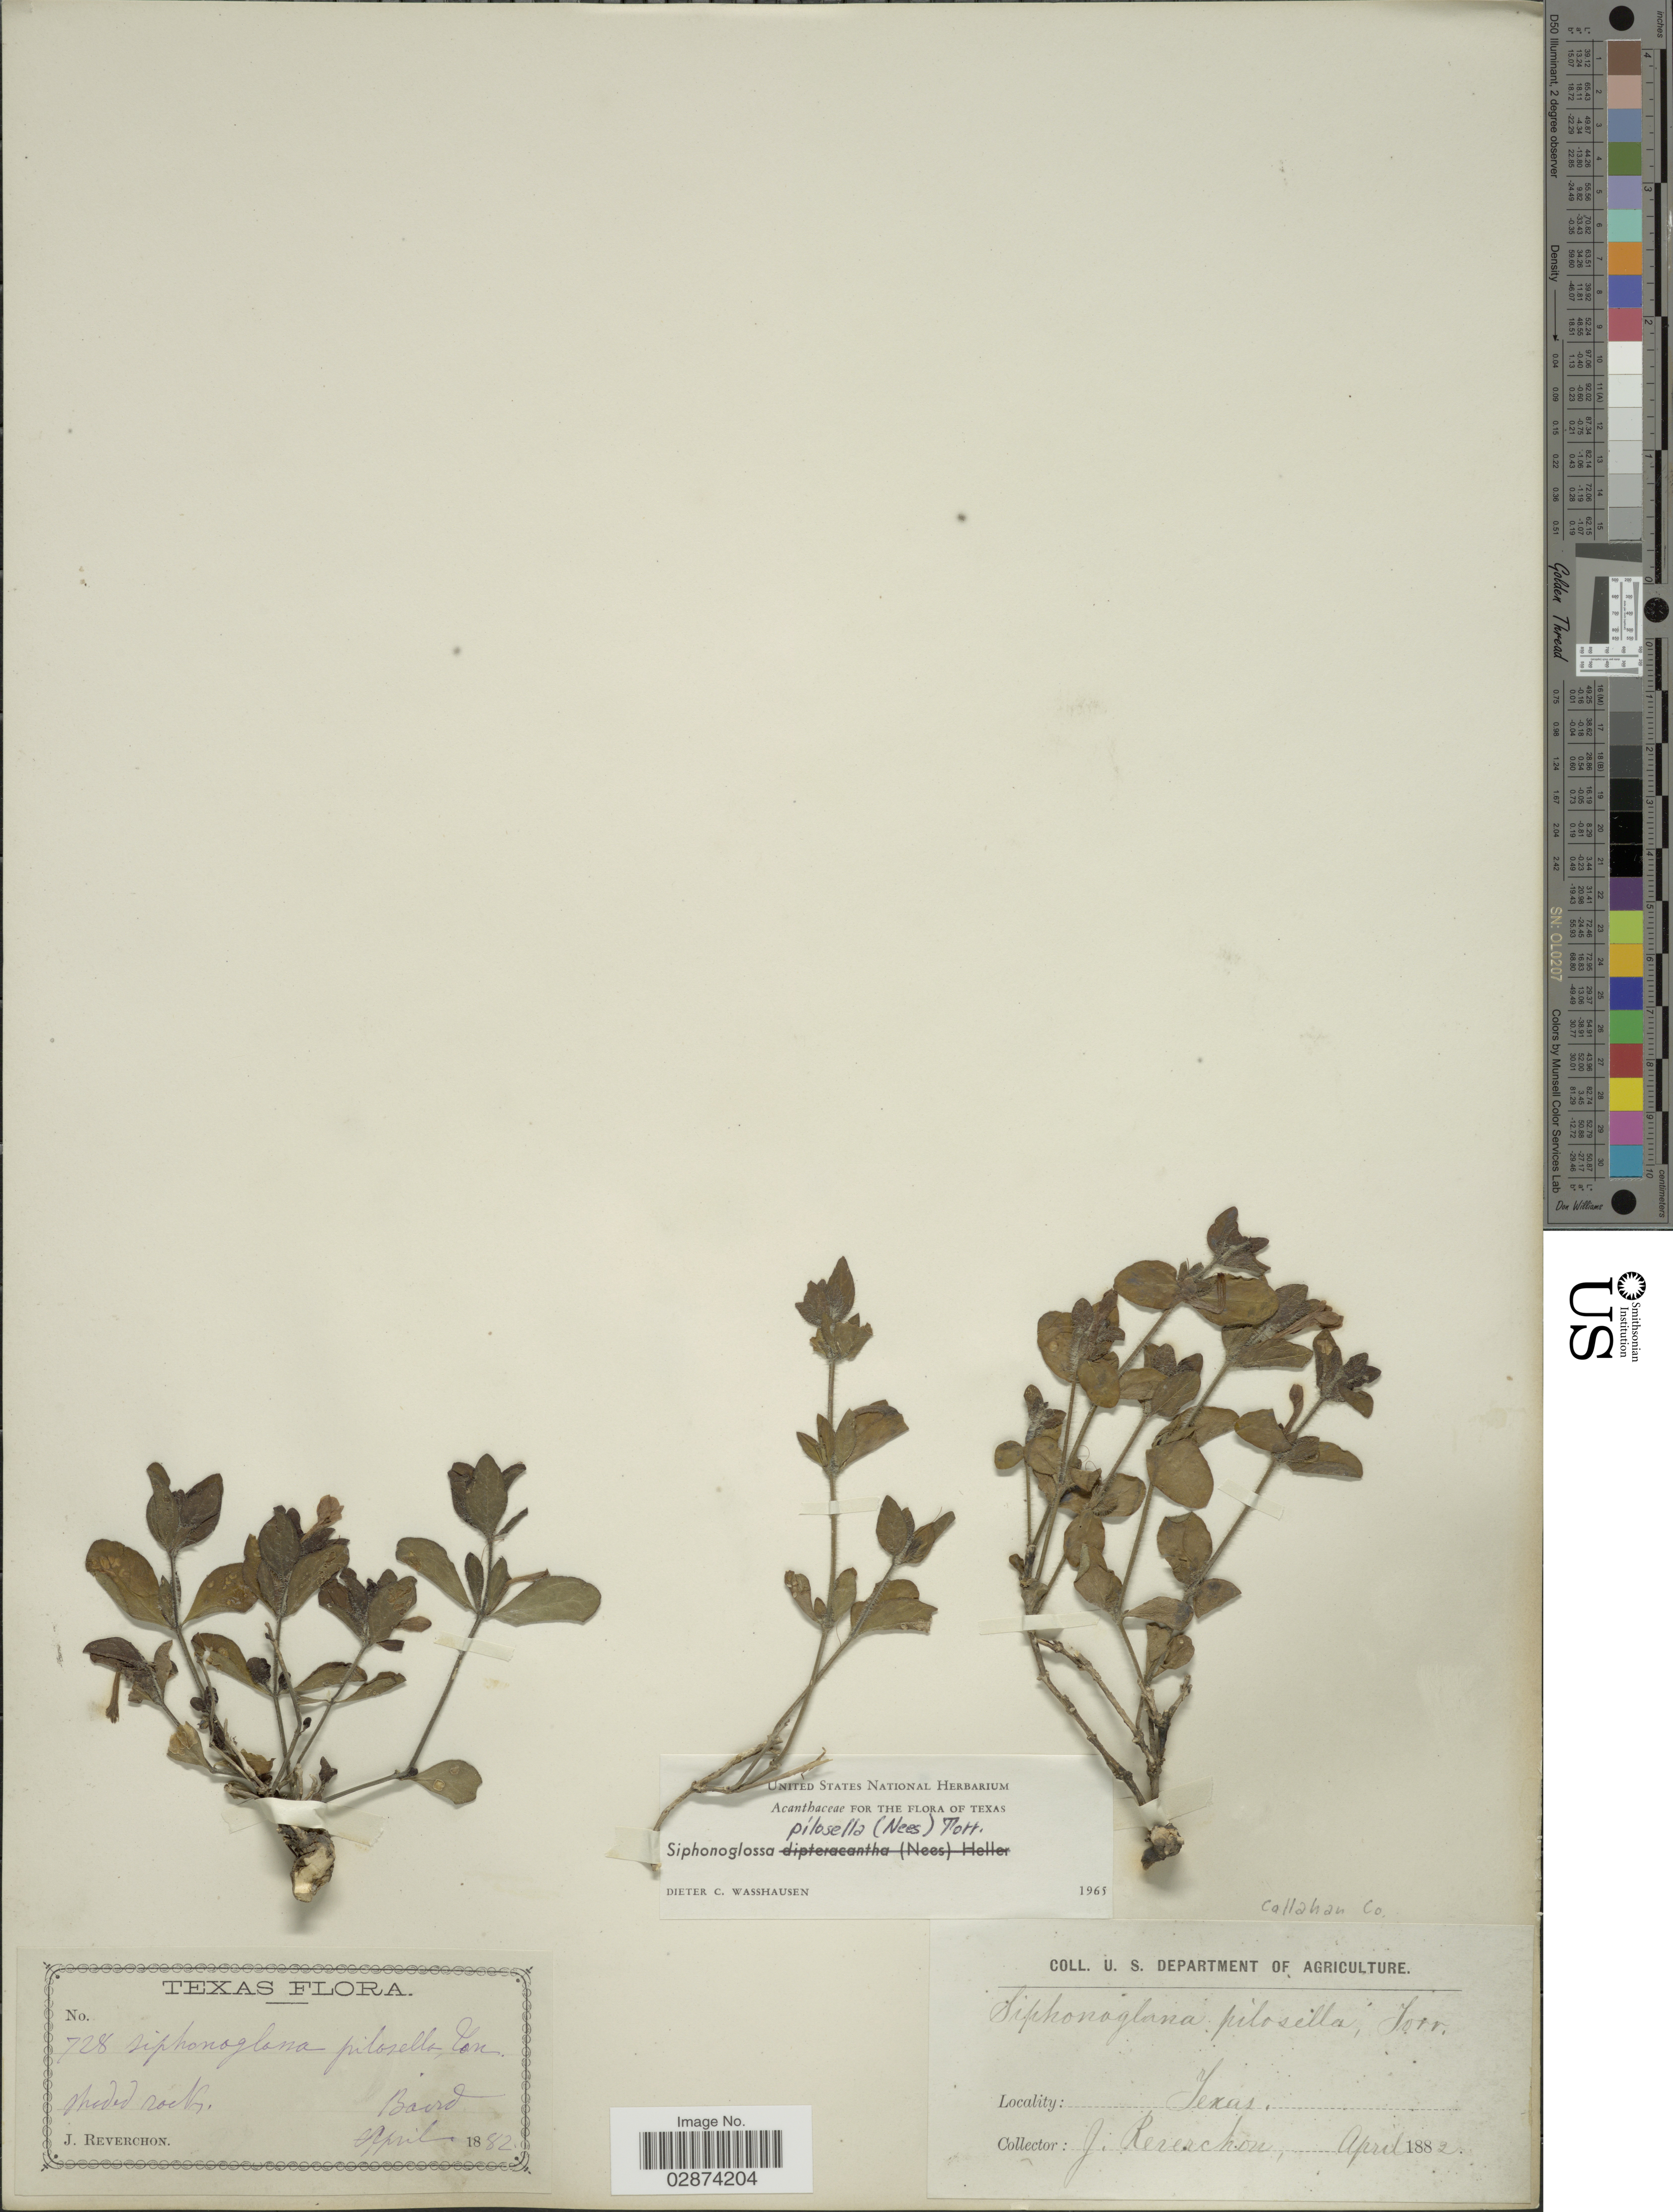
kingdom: Plantae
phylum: Tracheophyta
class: Magnoliopsida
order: Lamiales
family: Acanthaceae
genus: Justicia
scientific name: Justicia pilosella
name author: (Nees) Hilsenb.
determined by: Fisher, Amanda, (LOB), California State University, Long Beach (UNITED STATES)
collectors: J. Reverchon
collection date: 1882-04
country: United States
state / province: Texas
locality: Callahan Co. Baird.